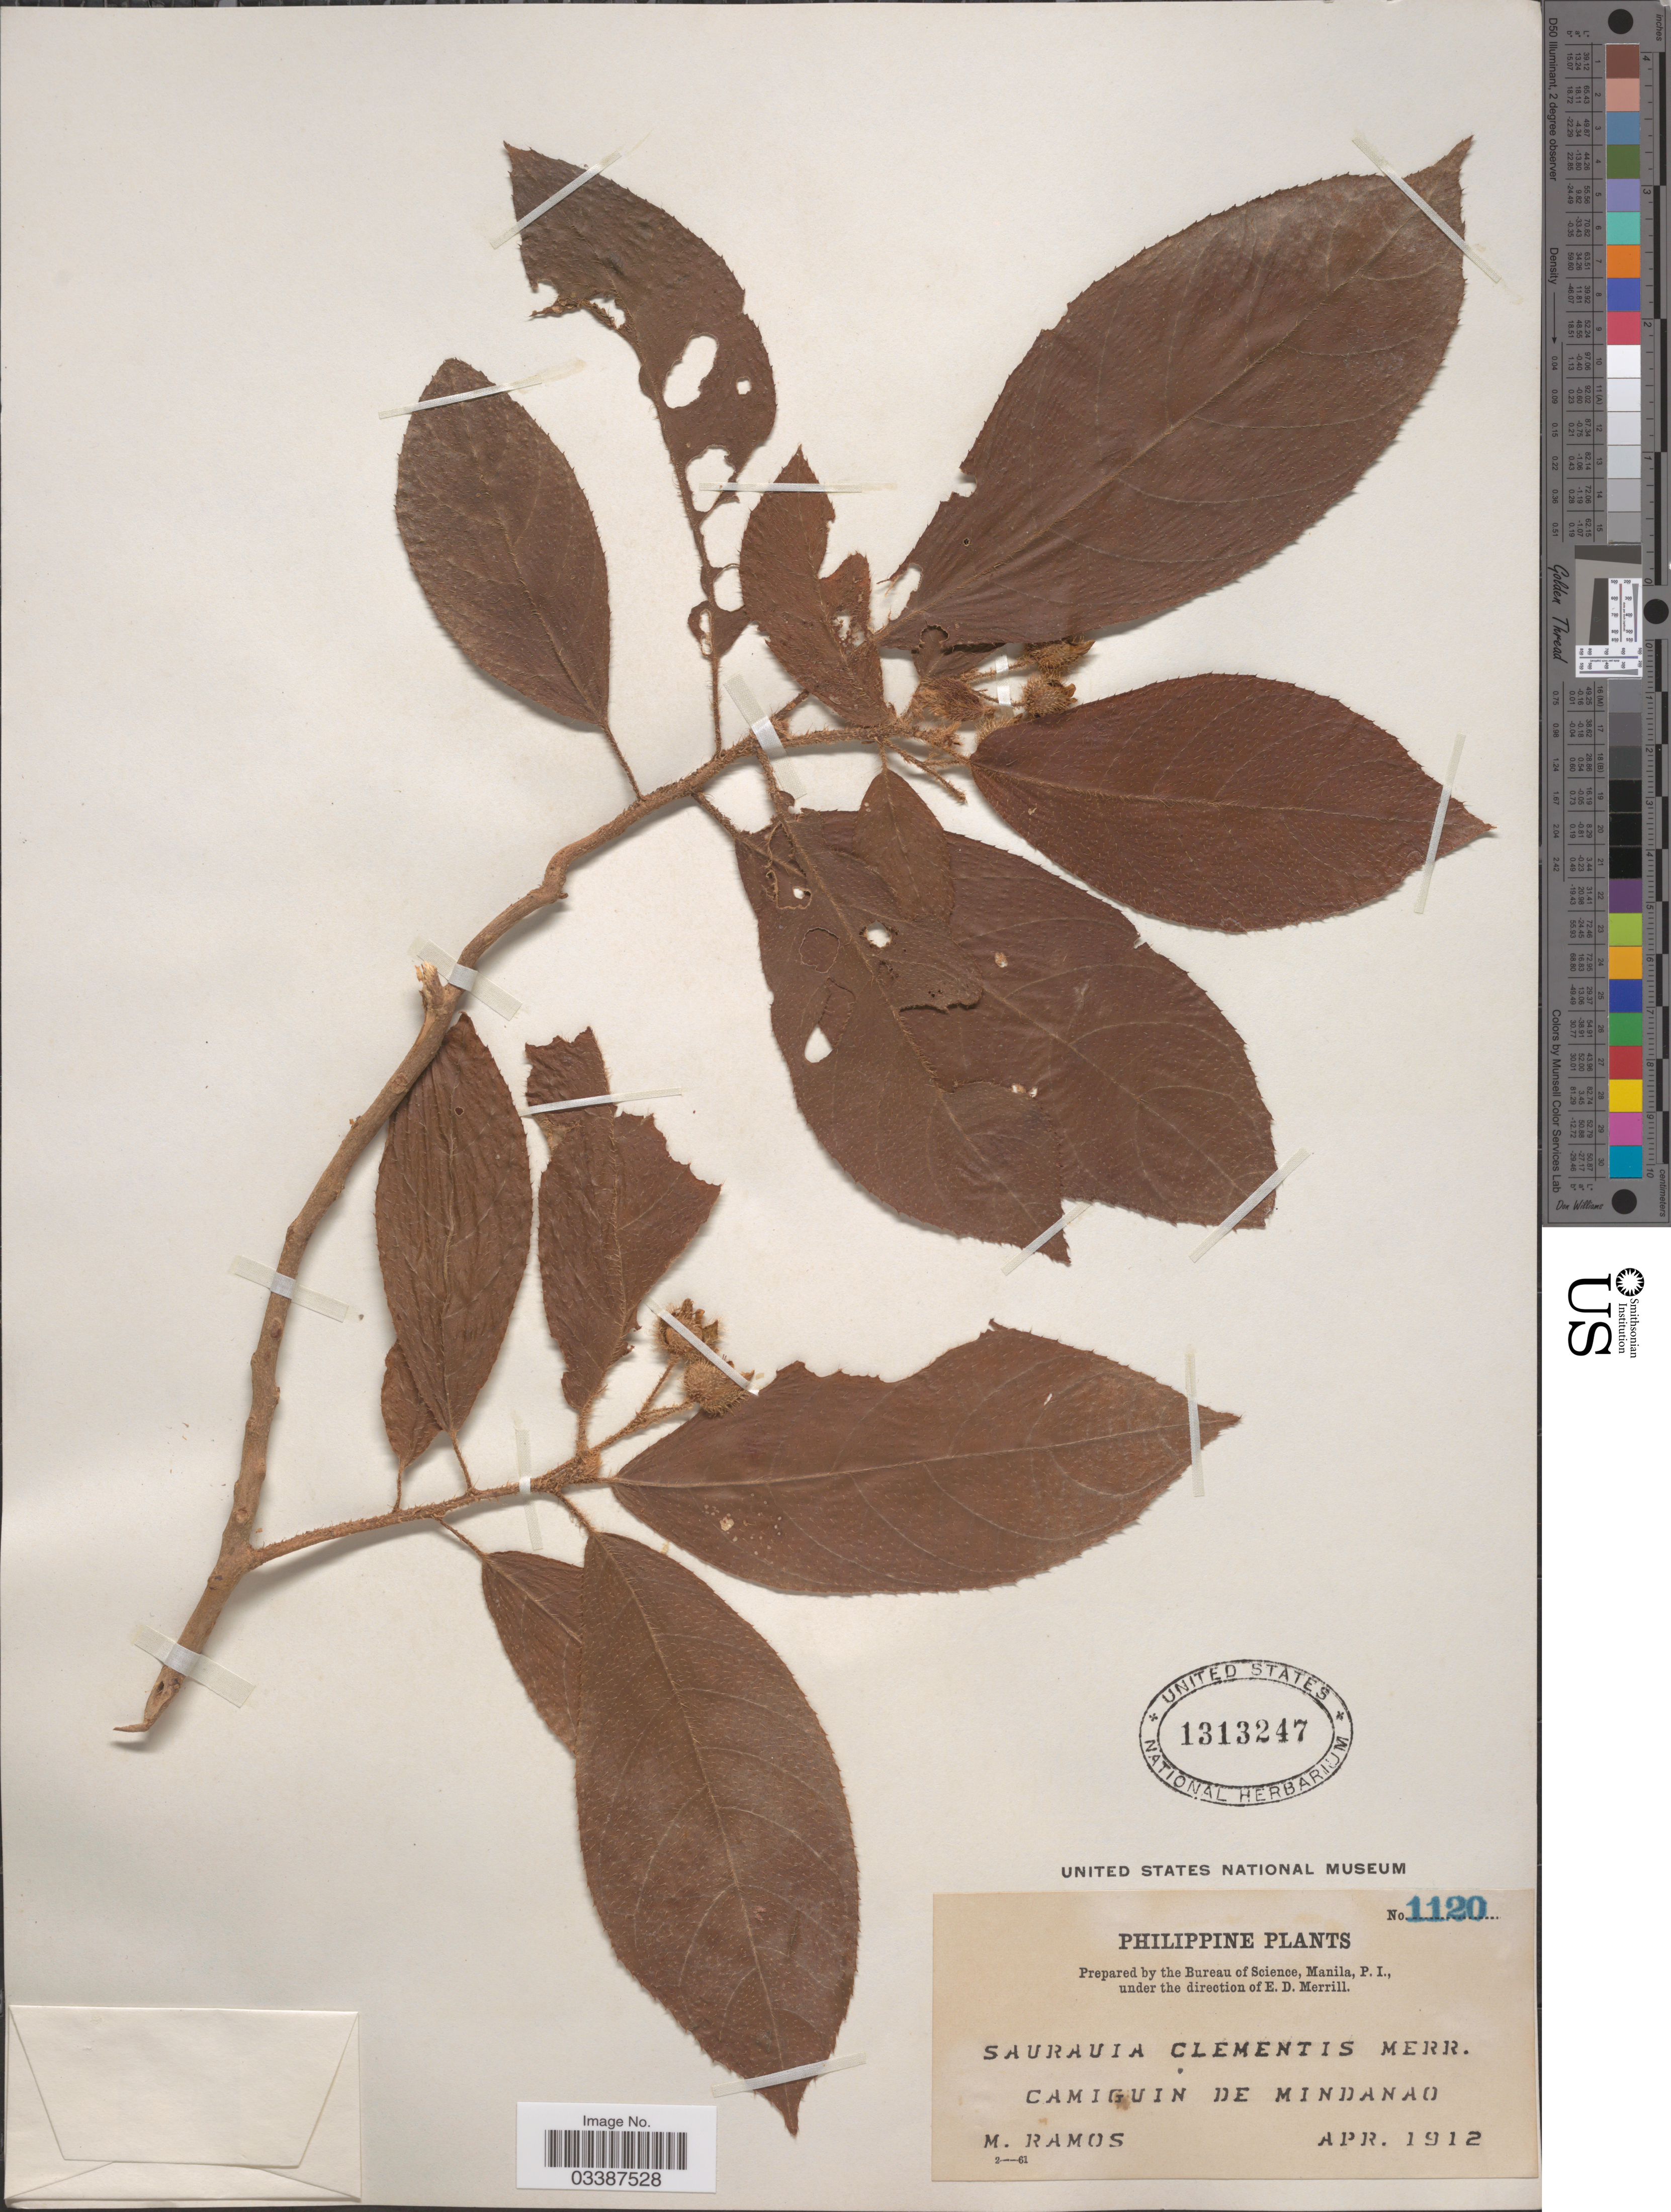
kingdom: Plantae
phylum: Tracheophyta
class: Magnoliopsida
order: Ericales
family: Actinidiaceae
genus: Saurauia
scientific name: Saurauia clementis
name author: Merr.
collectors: M. Ramos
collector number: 1120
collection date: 1912-04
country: Philippines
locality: Camiguin de Mindanao.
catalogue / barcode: US 1313247